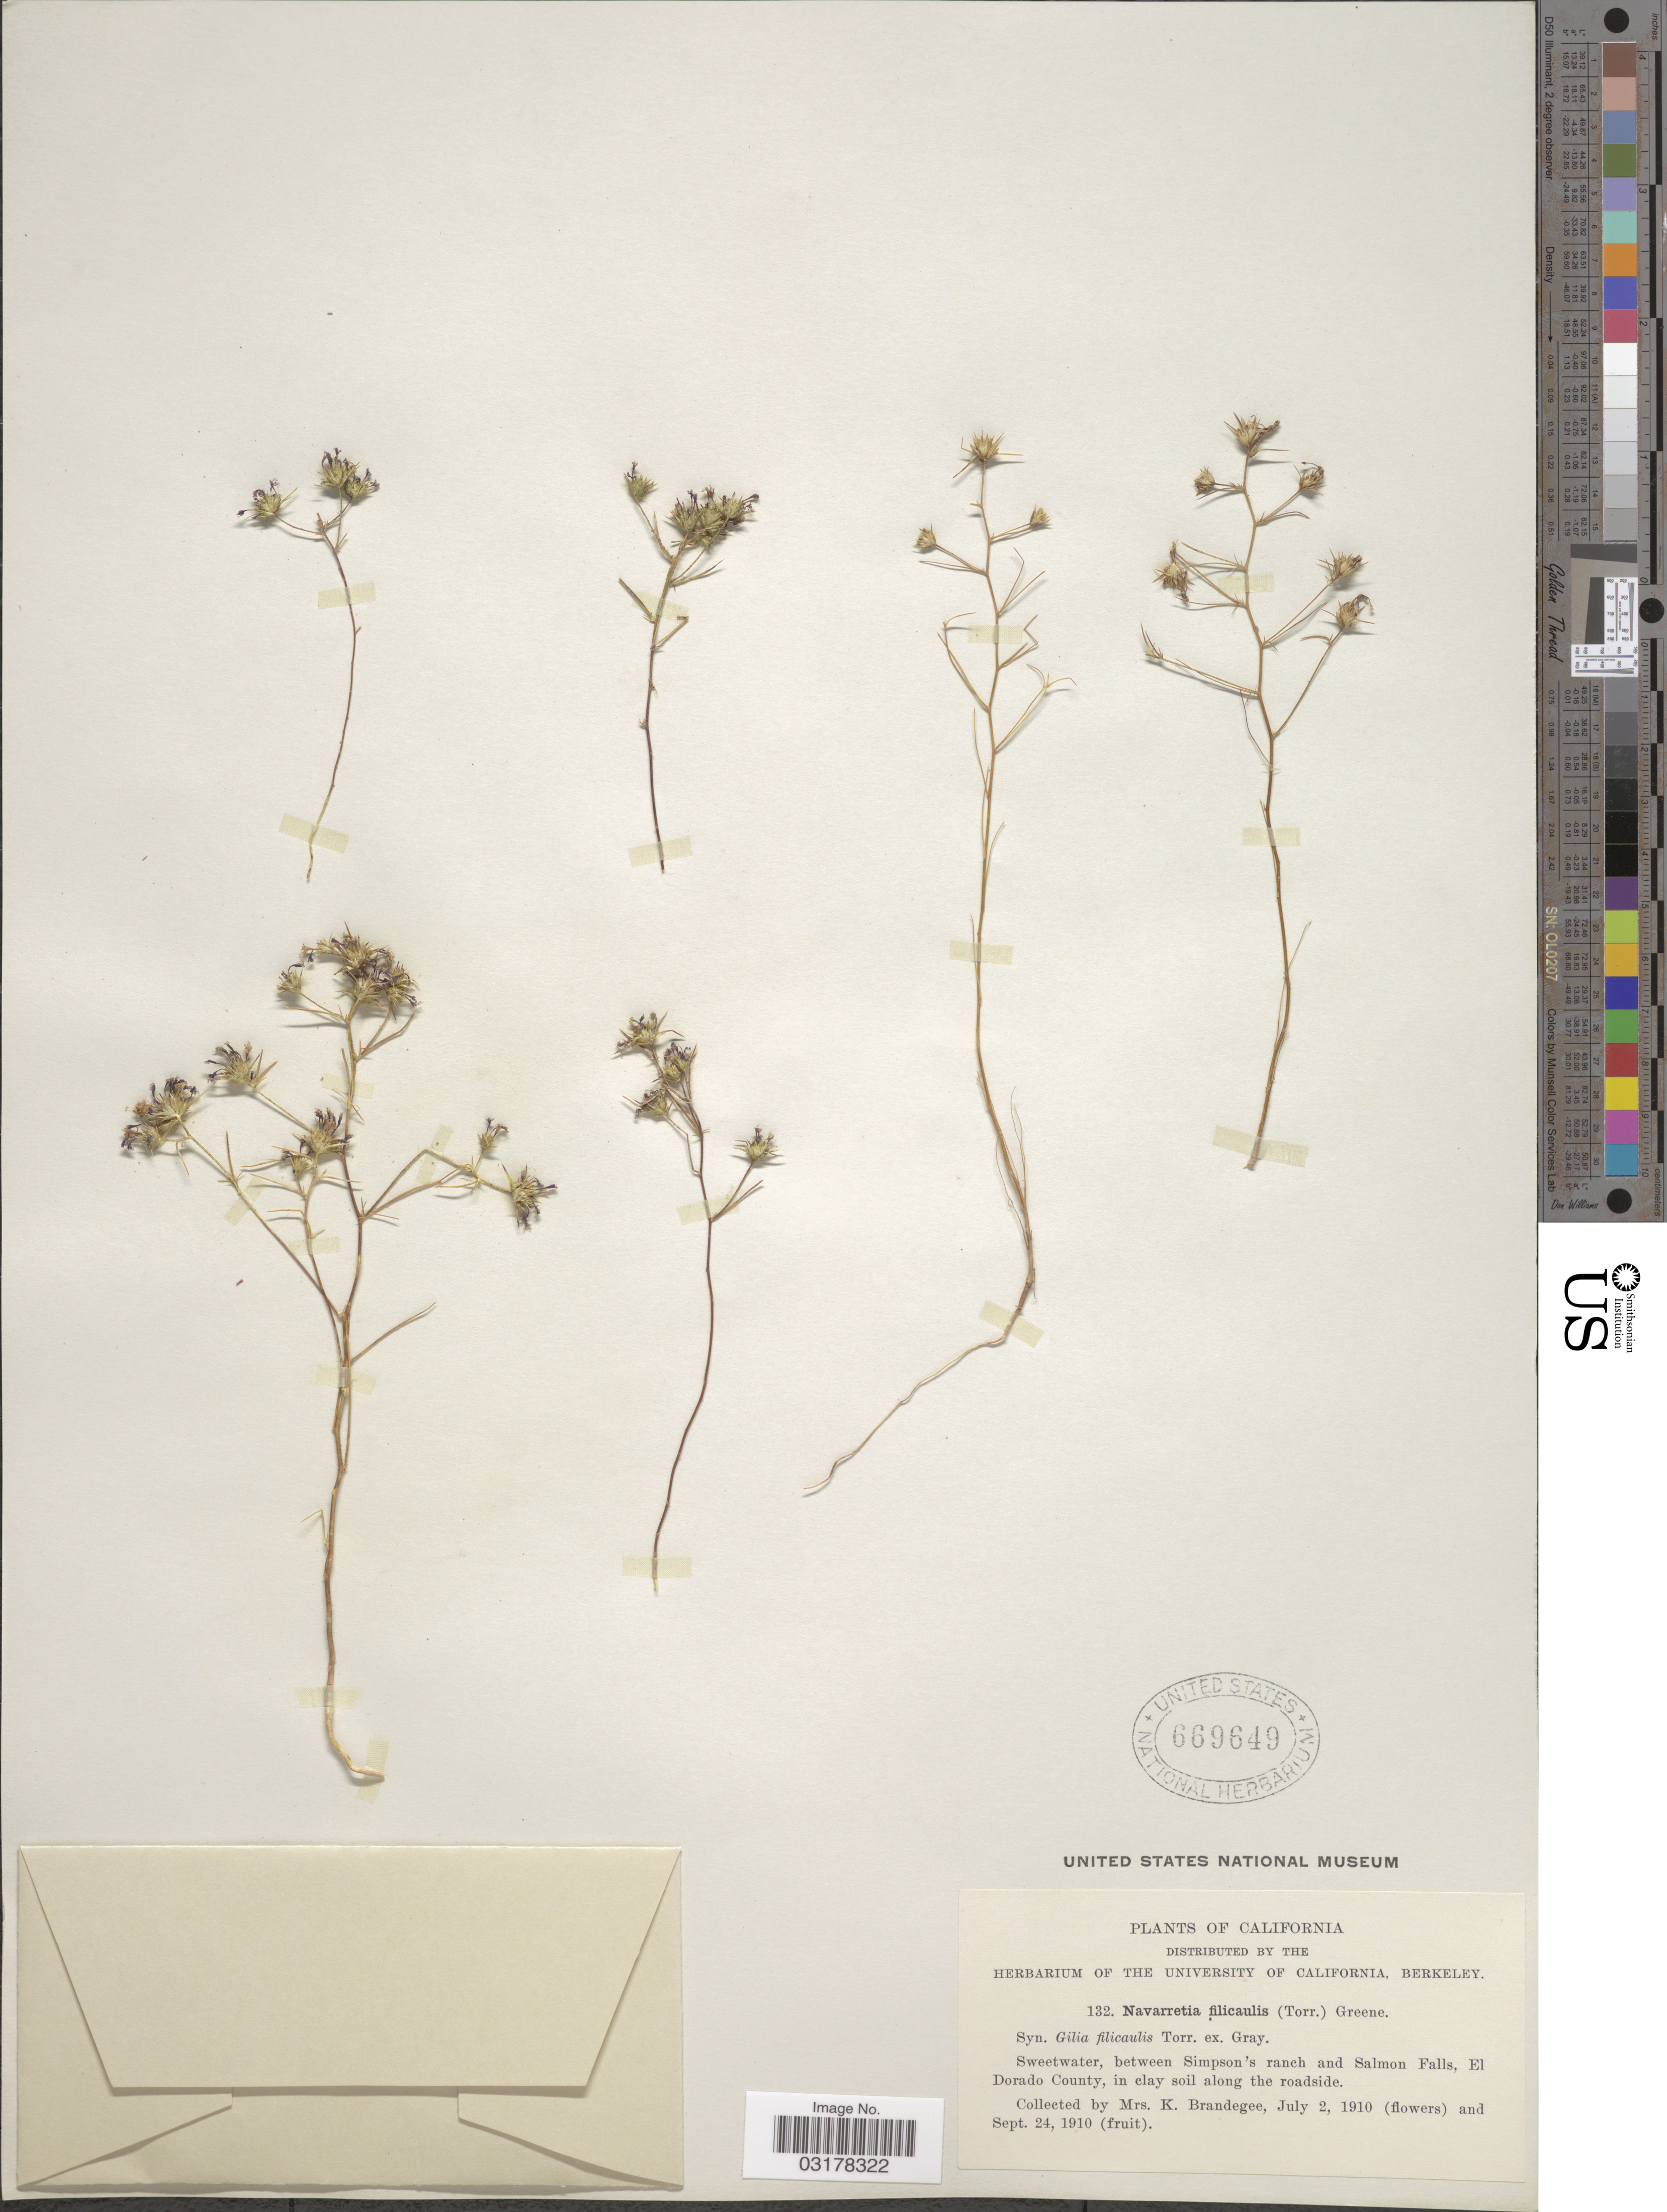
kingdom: Plantae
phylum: Tracheophyta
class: Magnoliopsida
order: Ericales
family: Polemoniaceae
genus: Navarretia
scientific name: Navarretia filicaulis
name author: (Torr. ex A. Gray) S.W. Greene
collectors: M. K. Brandegee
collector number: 132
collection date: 1910-07-02/1910-09-24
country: United States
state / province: California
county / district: El Dorado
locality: Between Simpson's ranch and Salmon Falls, El Dorado County.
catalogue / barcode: US 669649